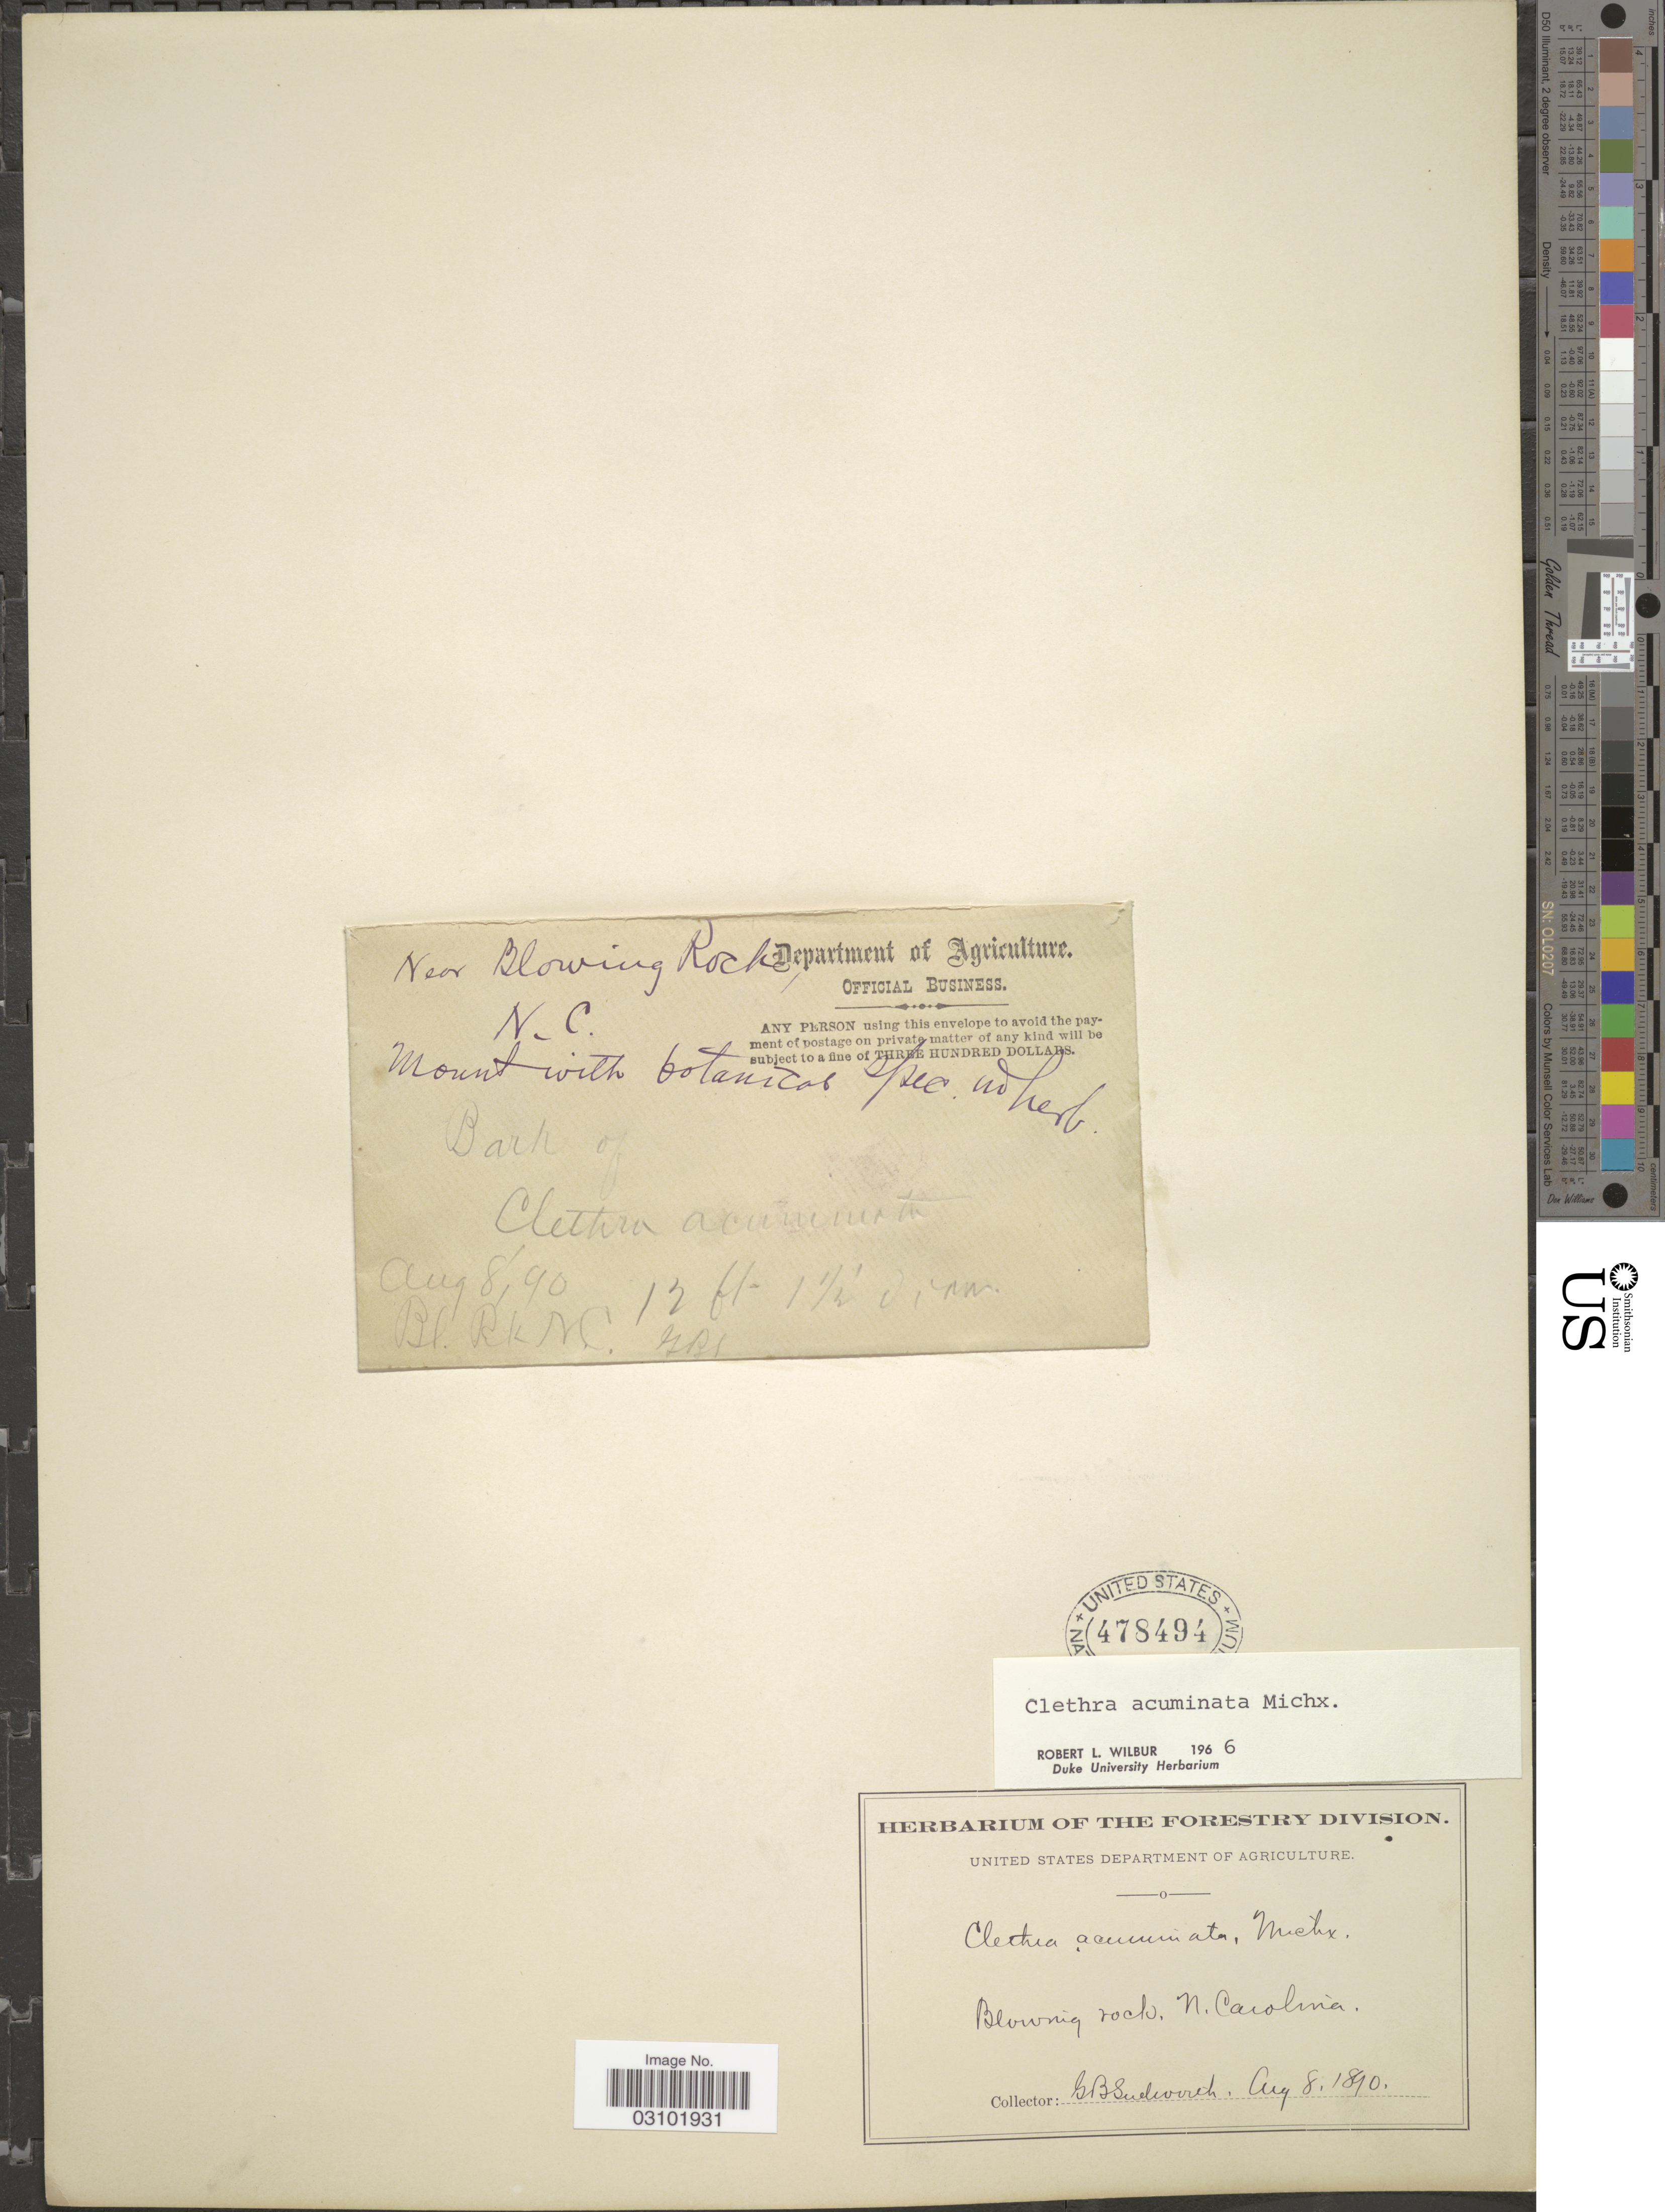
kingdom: Plantae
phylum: Tracheophyta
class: Magnoliopsida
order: Ericales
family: Clethraceae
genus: Clethra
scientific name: Clethra acuminata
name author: Michx.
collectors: G. B. Sudworth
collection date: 1890-08-08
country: United States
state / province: North Carolina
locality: Near Blowing Rock.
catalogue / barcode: US 478494